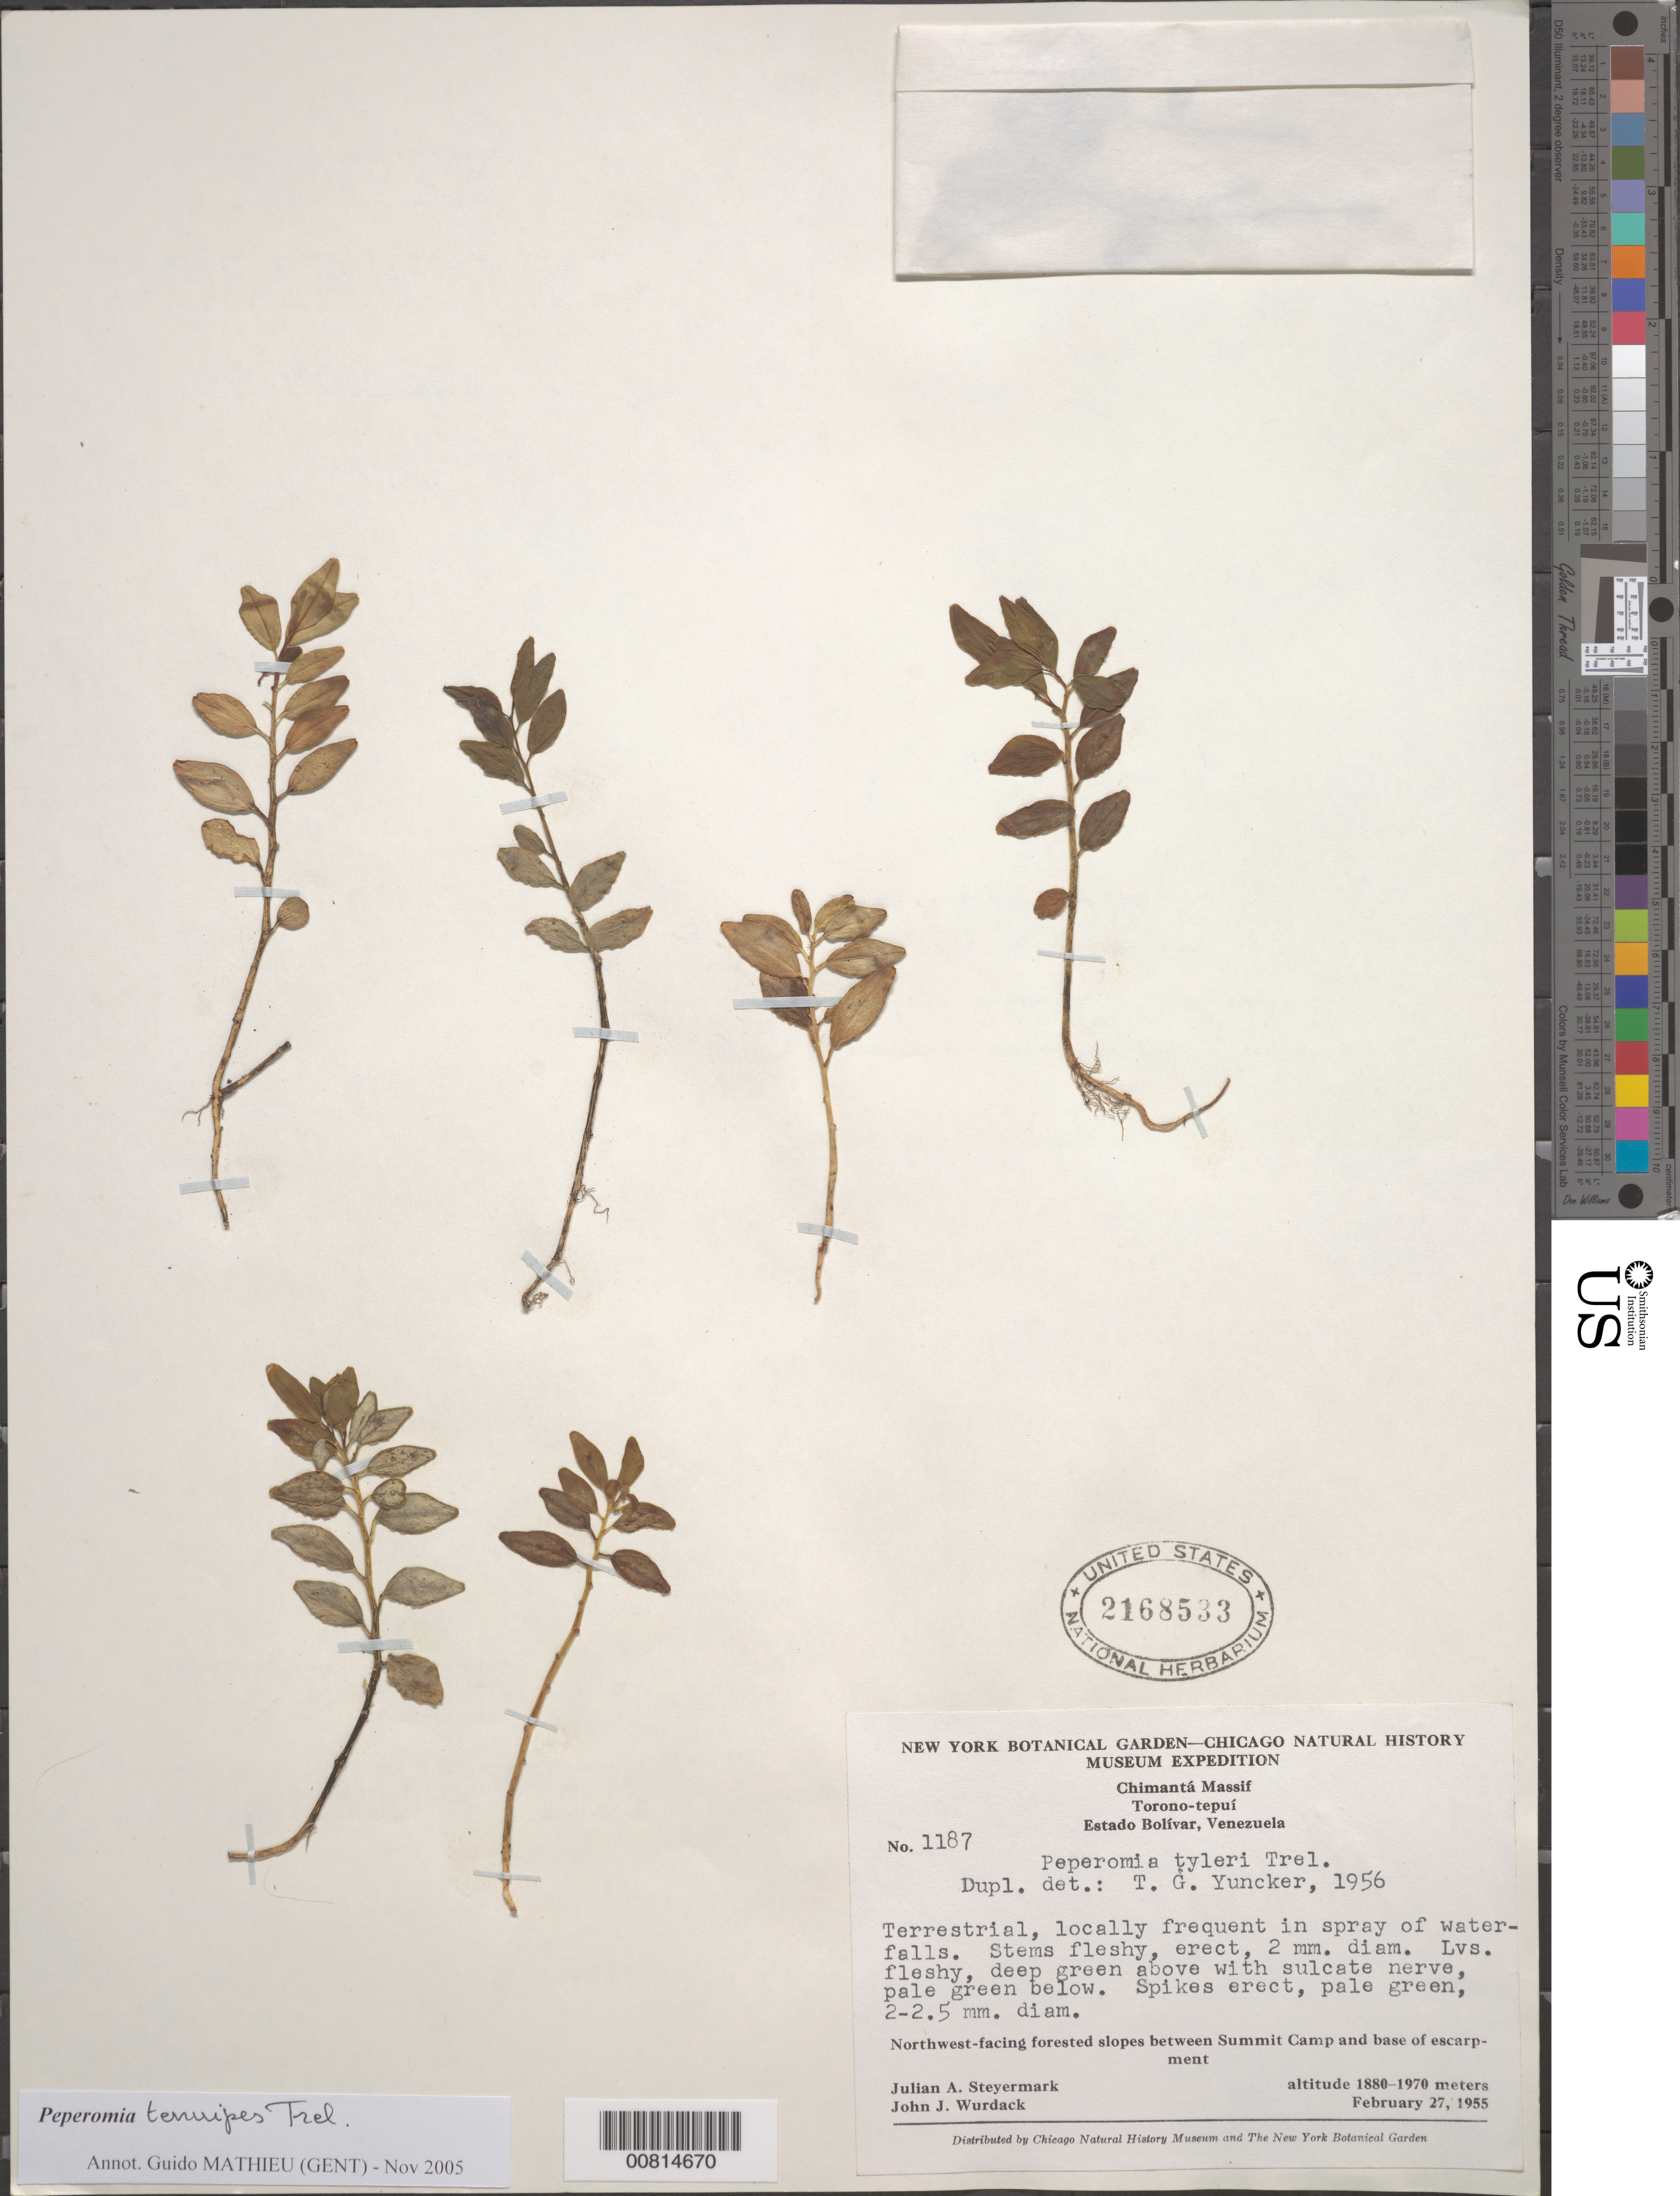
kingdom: Plantae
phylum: Tracheophyta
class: Magnoliopsida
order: Piperales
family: Piperaceae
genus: Peperomia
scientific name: Peperomia tyleri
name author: Trel.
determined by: Yuncker, T. G.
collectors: J. Steyermark & J. J. Wurdack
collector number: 55 1187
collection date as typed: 27-Feb-55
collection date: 1955-02-27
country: Venezuela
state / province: Bolívar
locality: Chimantá Massif, Torono-tepuí, between Summit Camp and base of escarpment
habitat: NW facing forested slopes, in spray of waterfall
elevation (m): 1880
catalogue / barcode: US 2168533